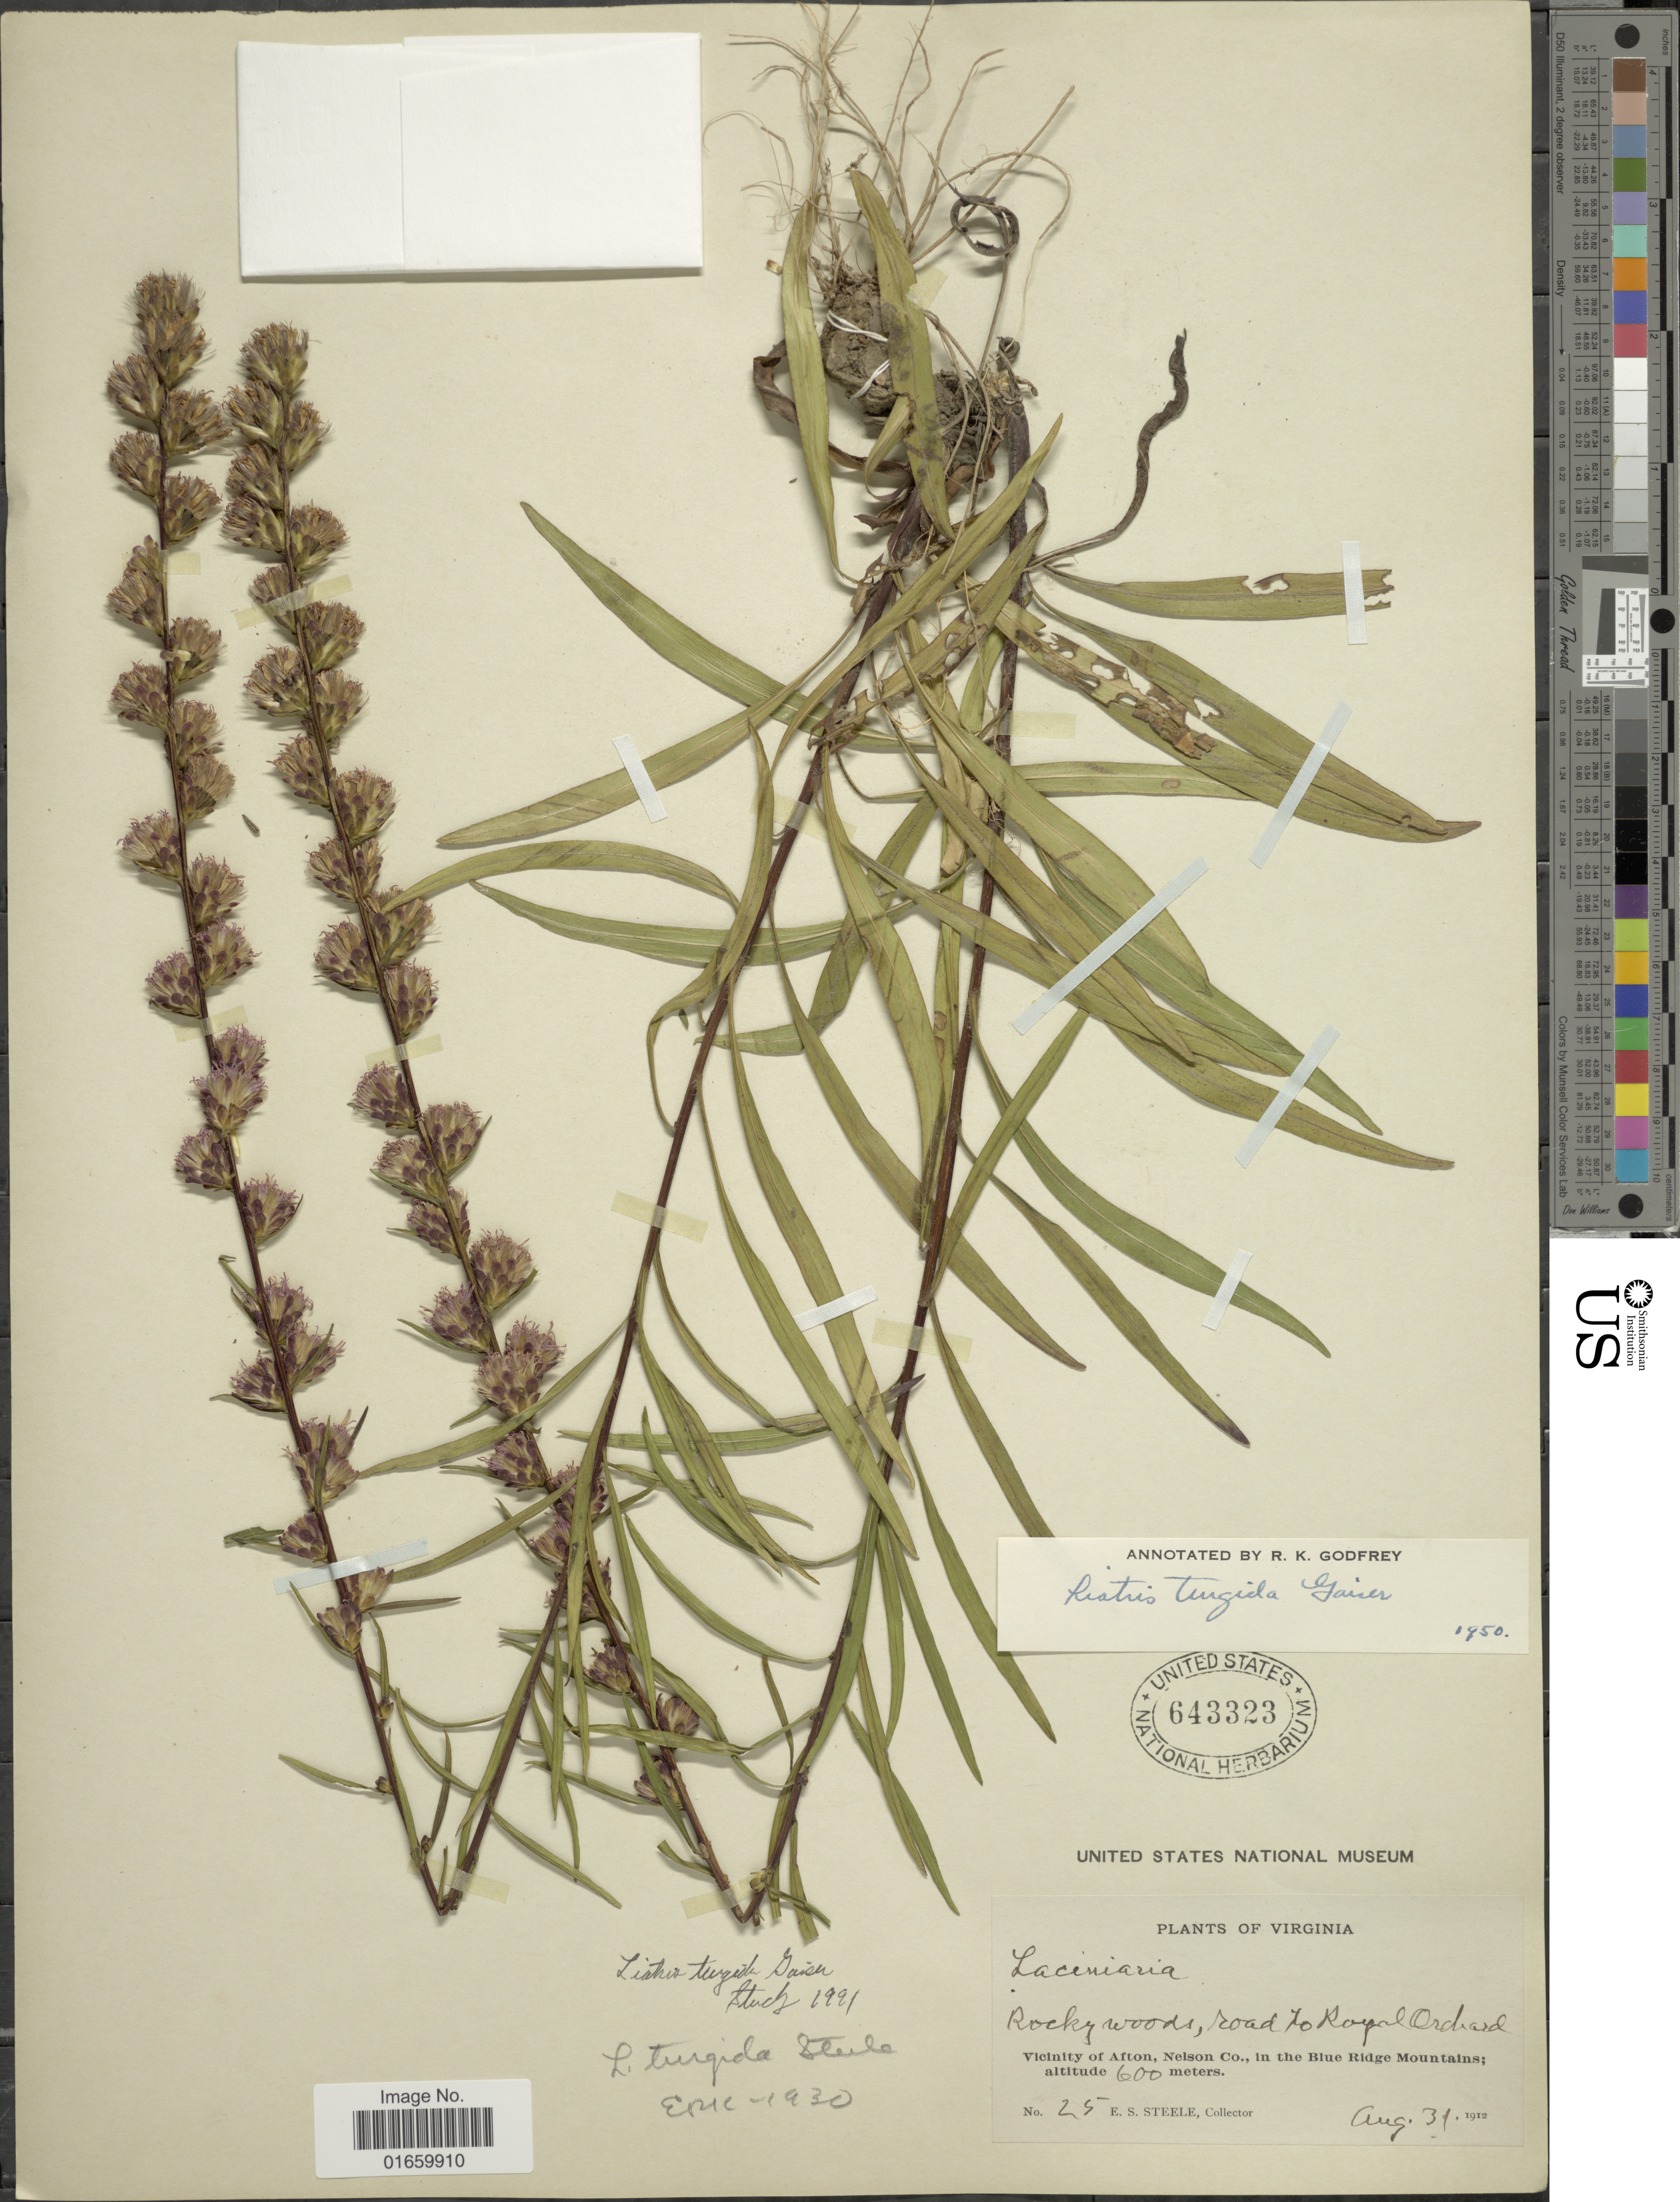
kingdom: Plantae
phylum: Tracheophyta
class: Magnoliopsida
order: Asterales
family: Asteraceae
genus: Liatris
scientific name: Liatris turgida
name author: Gaiser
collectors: E. Steele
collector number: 25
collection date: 1912-08-31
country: United States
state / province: Virginia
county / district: Nelson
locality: Vicinity of Afton, Nelson Co., in the Blue Ridge Mountains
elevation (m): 600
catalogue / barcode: US 643323